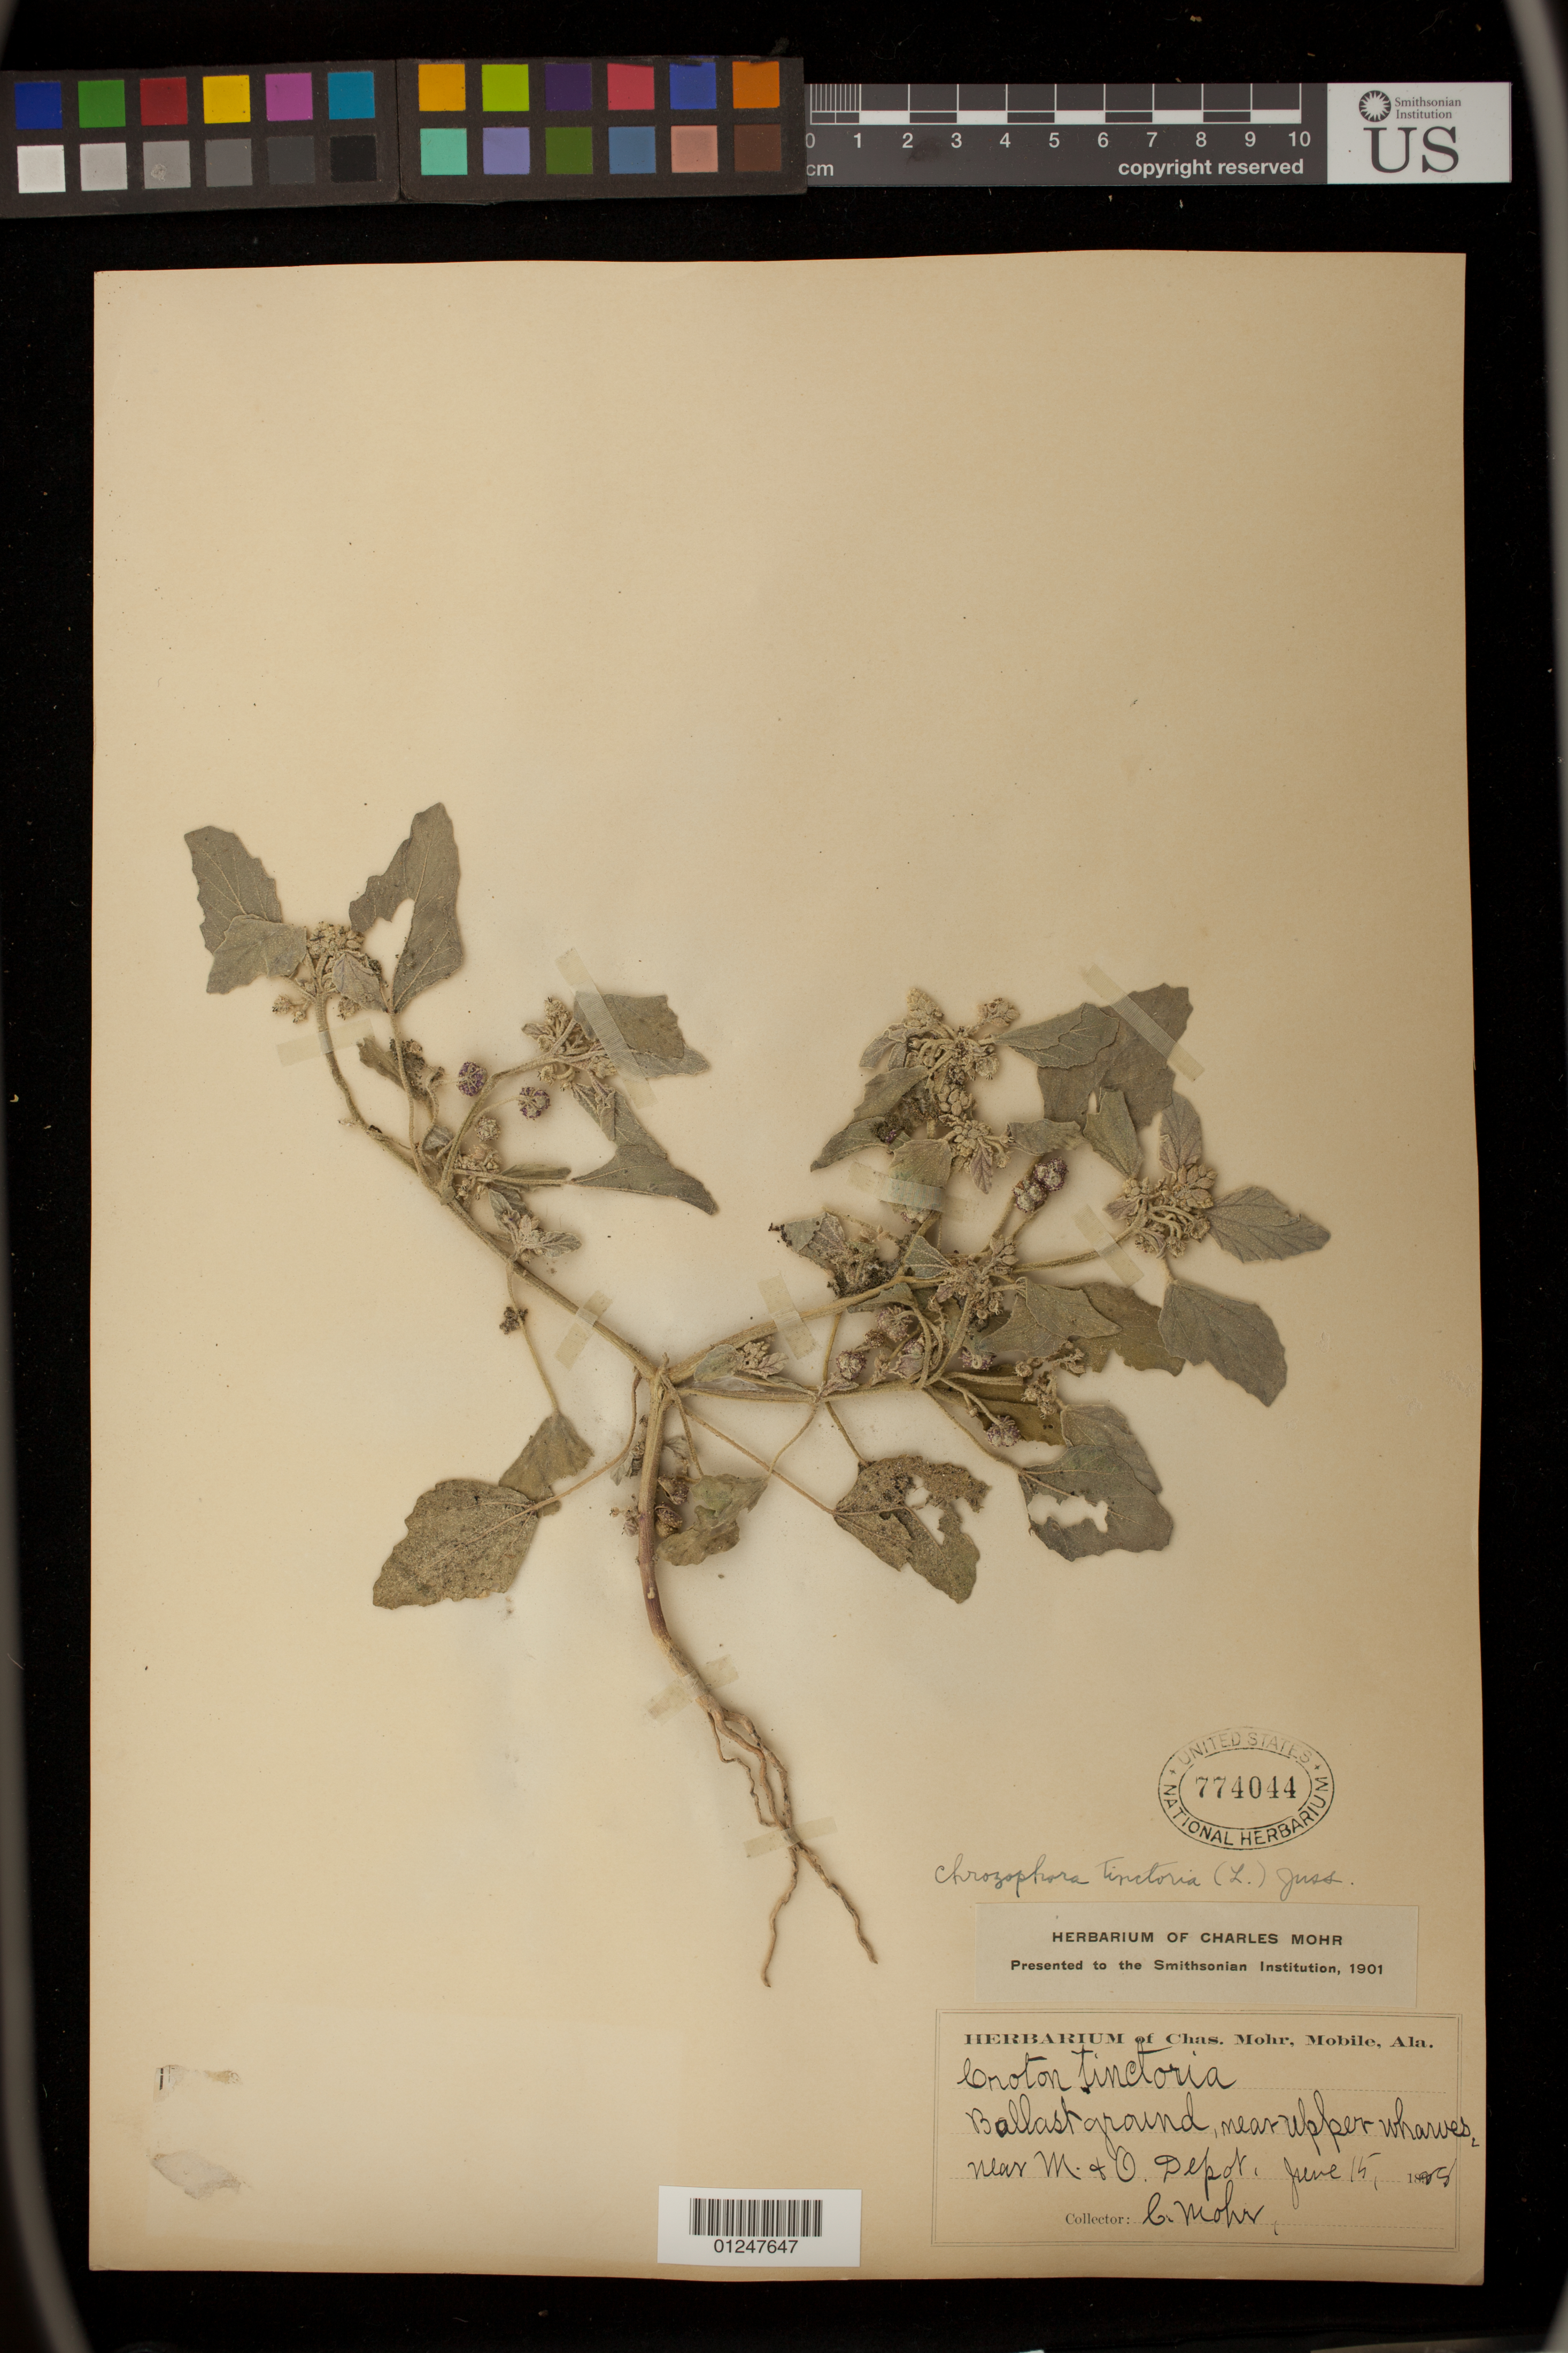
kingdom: Plantae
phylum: Tracheophyta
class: Magnoliopsida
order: Malpighiales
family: Euphorbiaceae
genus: Chrozophora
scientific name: Chrozophora tinctoria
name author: (L.) A. Juss.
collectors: C. T. Mohr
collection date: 1898-06-15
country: United States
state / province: Alabama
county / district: Mobile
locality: Ballast ground, near upper wharves, near M + O Depot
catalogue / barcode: US 774044